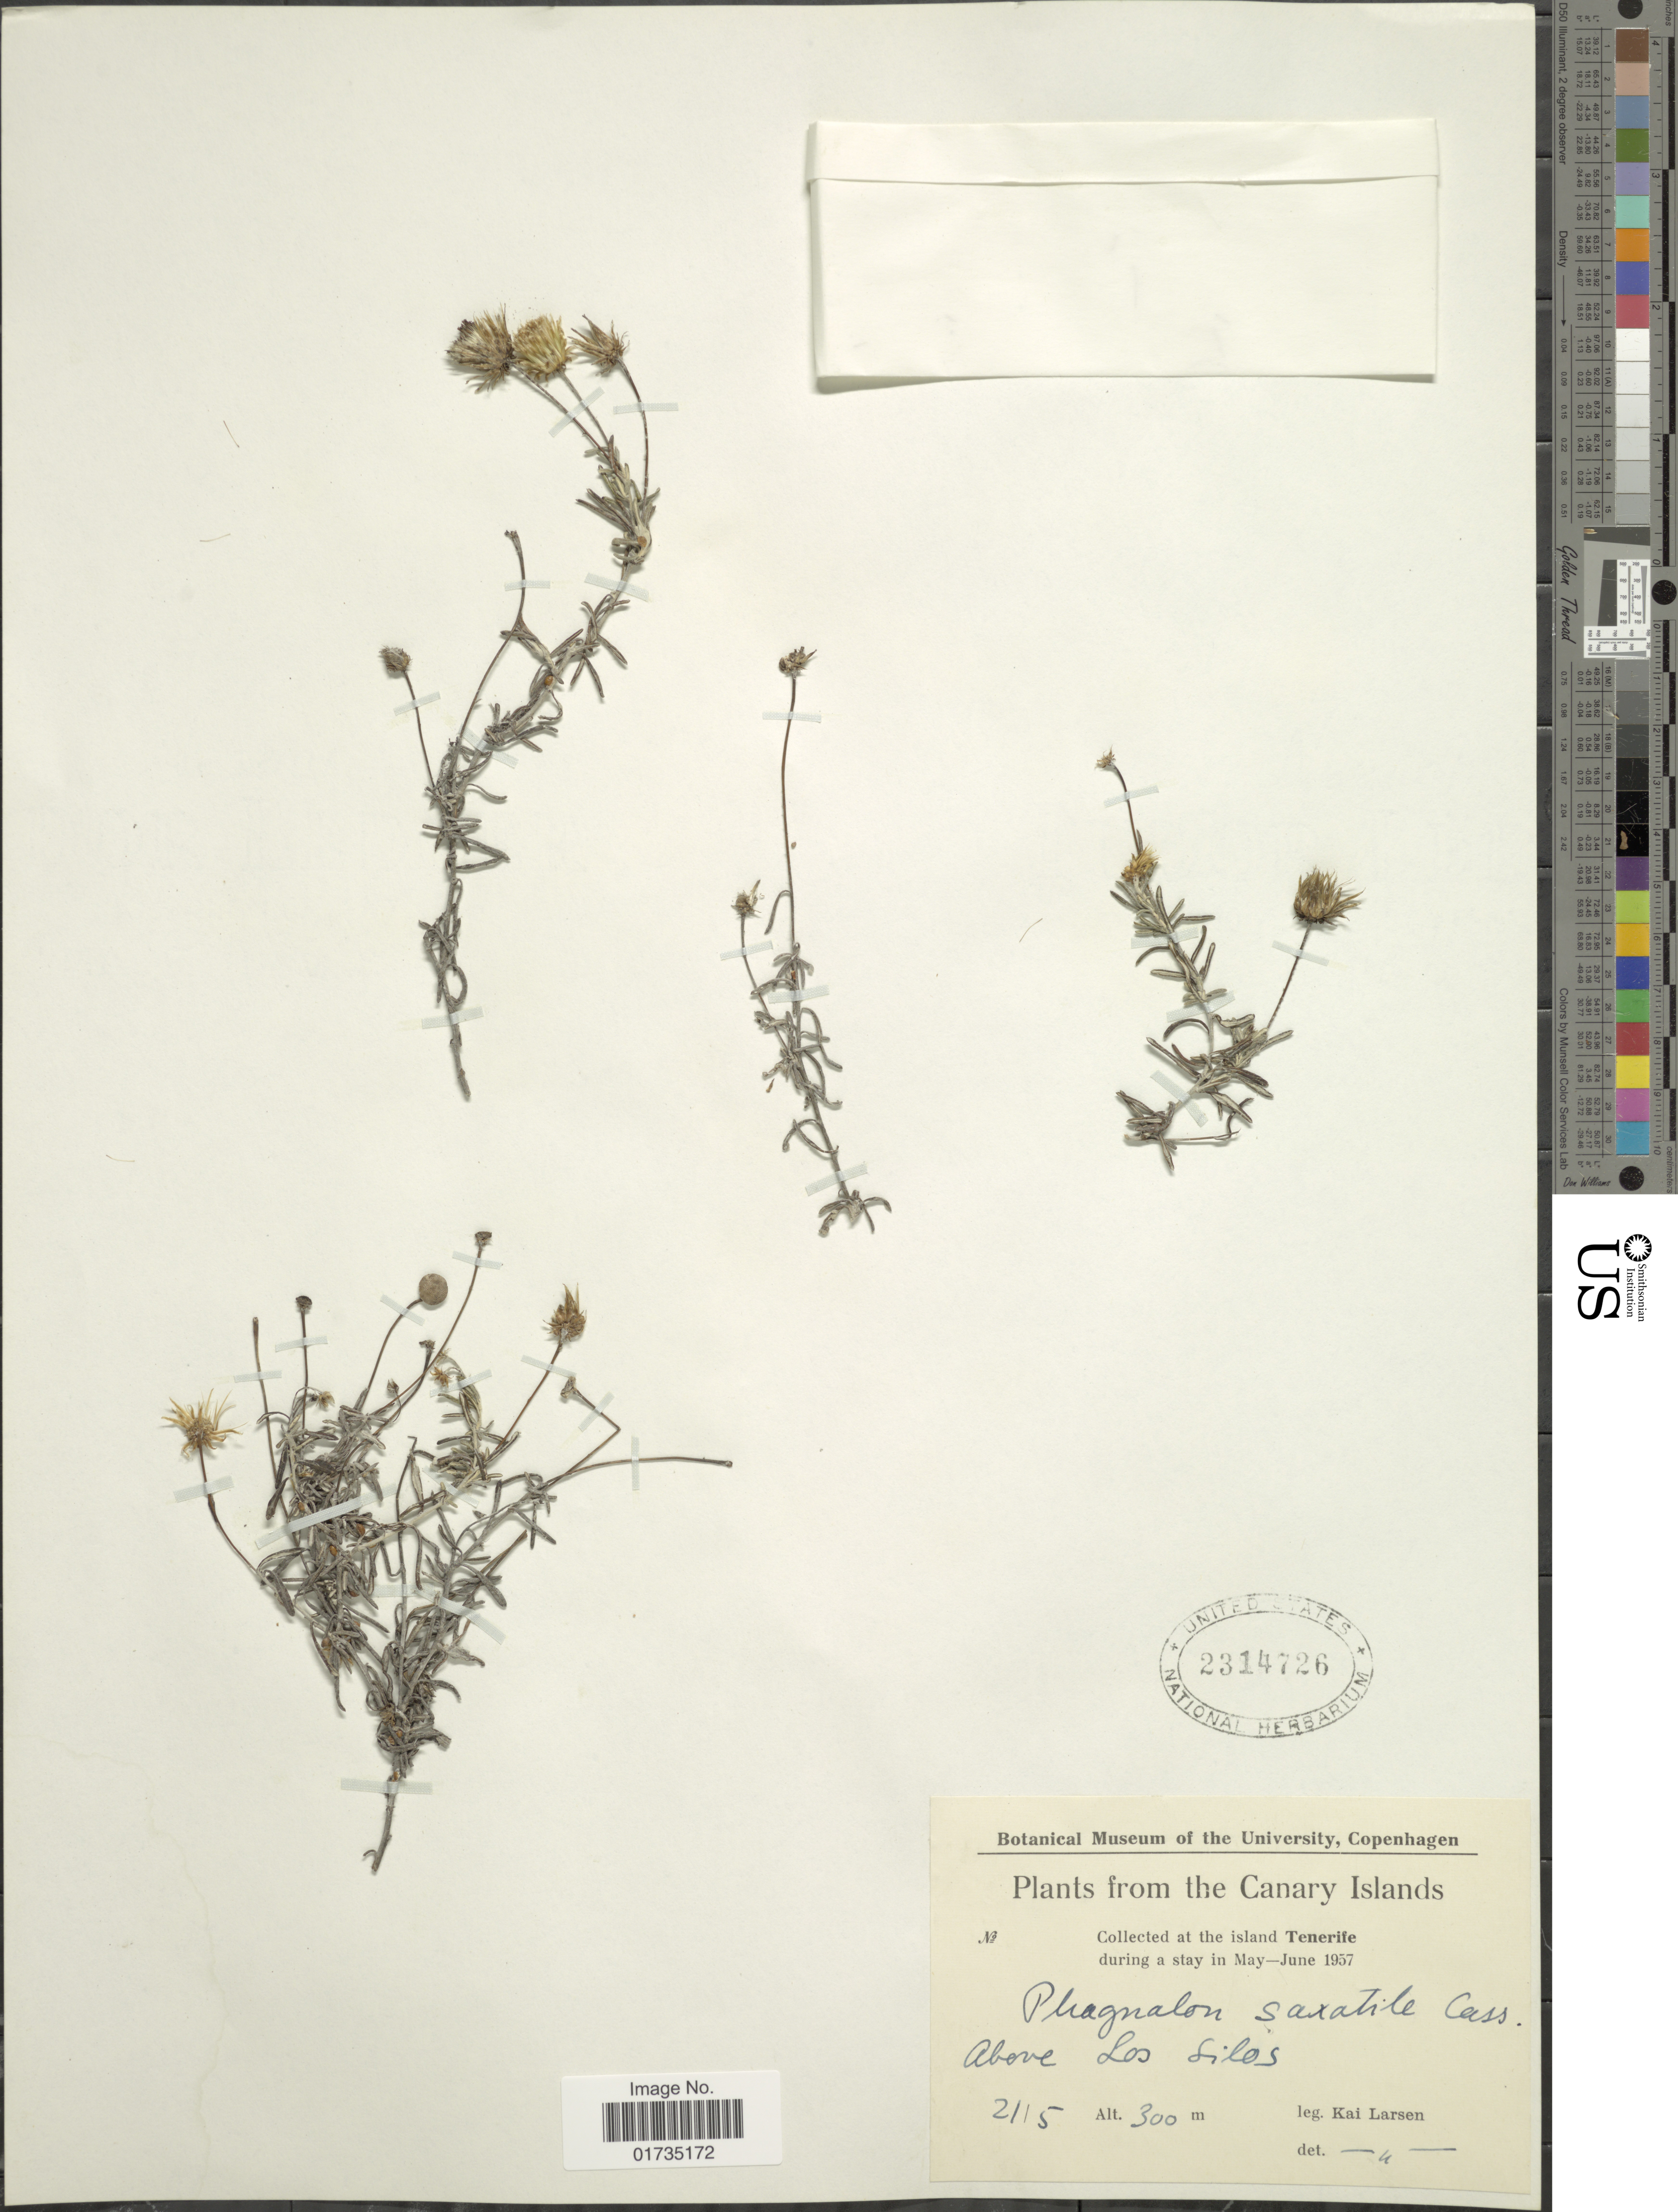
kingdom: Plantae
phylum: Tracheophyta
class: Magnoliopsida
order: Asterales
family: Asteraceae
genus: Phagnalon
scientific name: Phagnalon saxatile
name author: Cass.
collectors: K. Larsen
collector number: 2115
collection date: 1957-05/1957-06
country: Spain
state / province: Canarias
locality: At the Island Tenerife during a stay. Above Los Silos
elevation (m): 300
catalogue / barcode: US 2314726